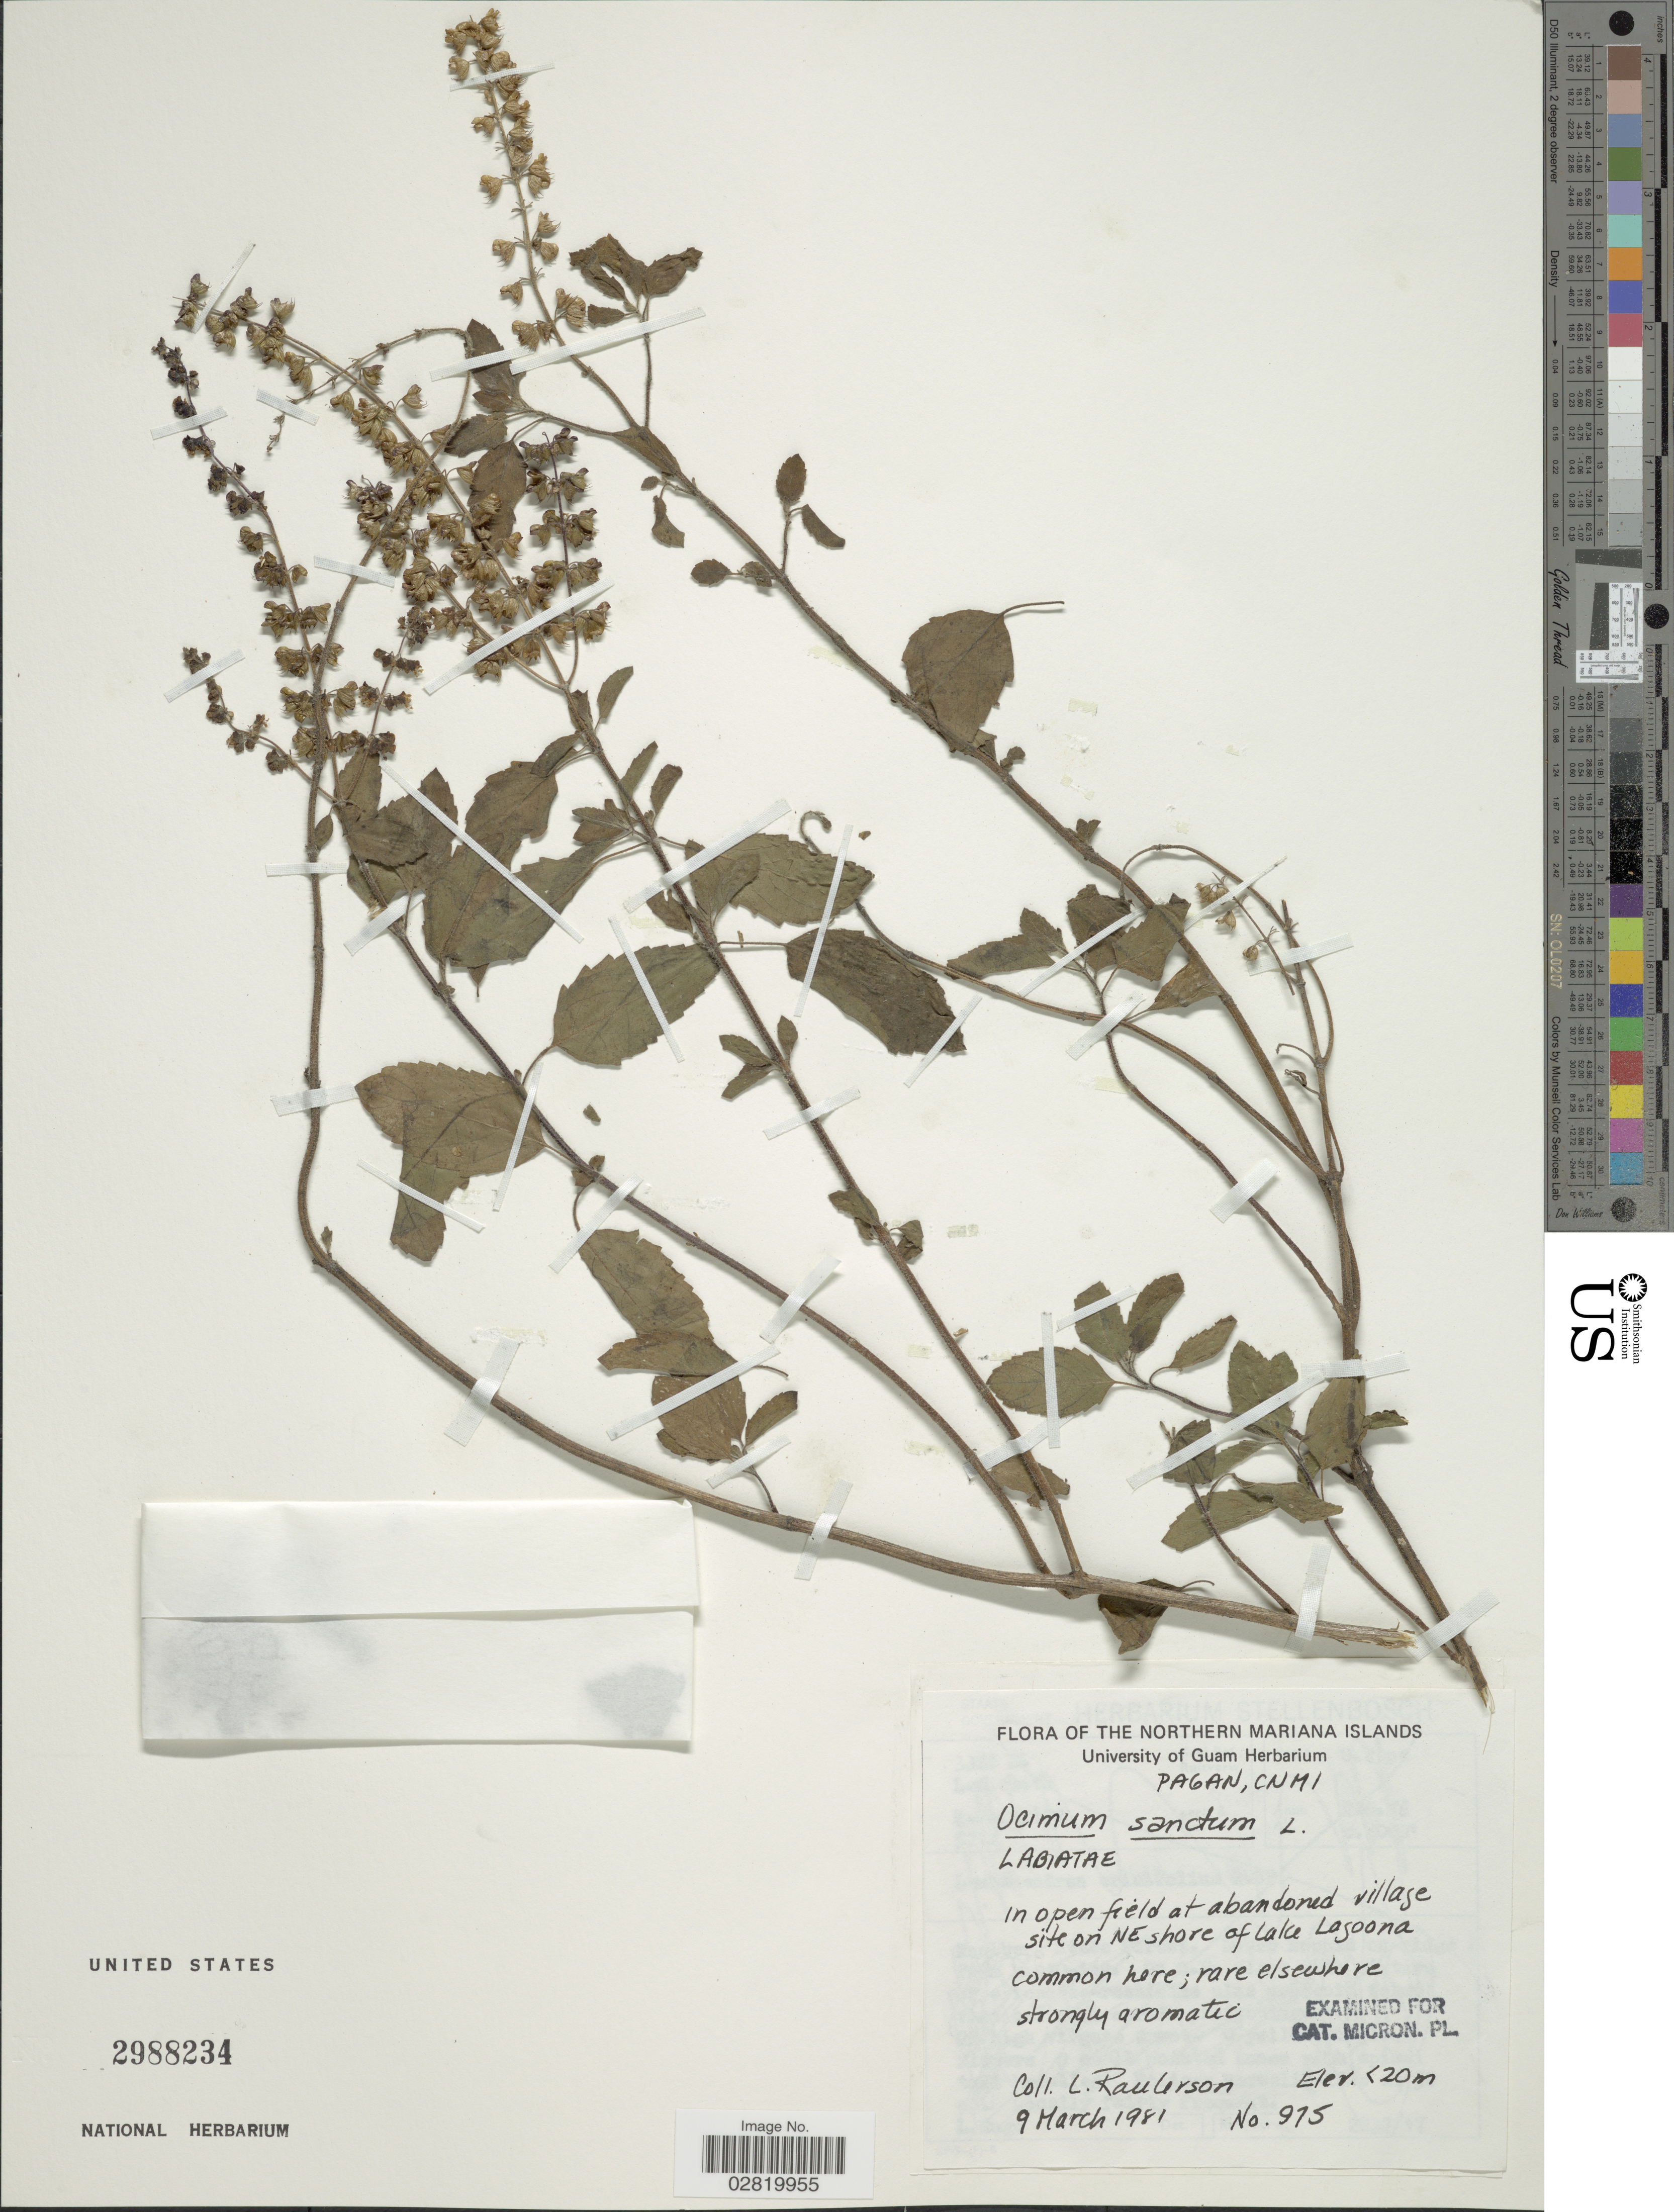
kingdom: Plantae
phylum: Tracheophyta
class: Magnoliopsida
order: Lamiales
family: Lamiaceae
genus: Ocimum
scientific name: Ocimum tenuiflorum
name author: L.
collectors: L. Raulerson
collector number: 915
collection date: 1981-03-09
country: Northern Mariana Islands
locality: Pagan, CNMI, in open field at abandoned village site on NE shore of Lake Lagoona.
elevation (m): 20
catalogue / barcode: US 2988234